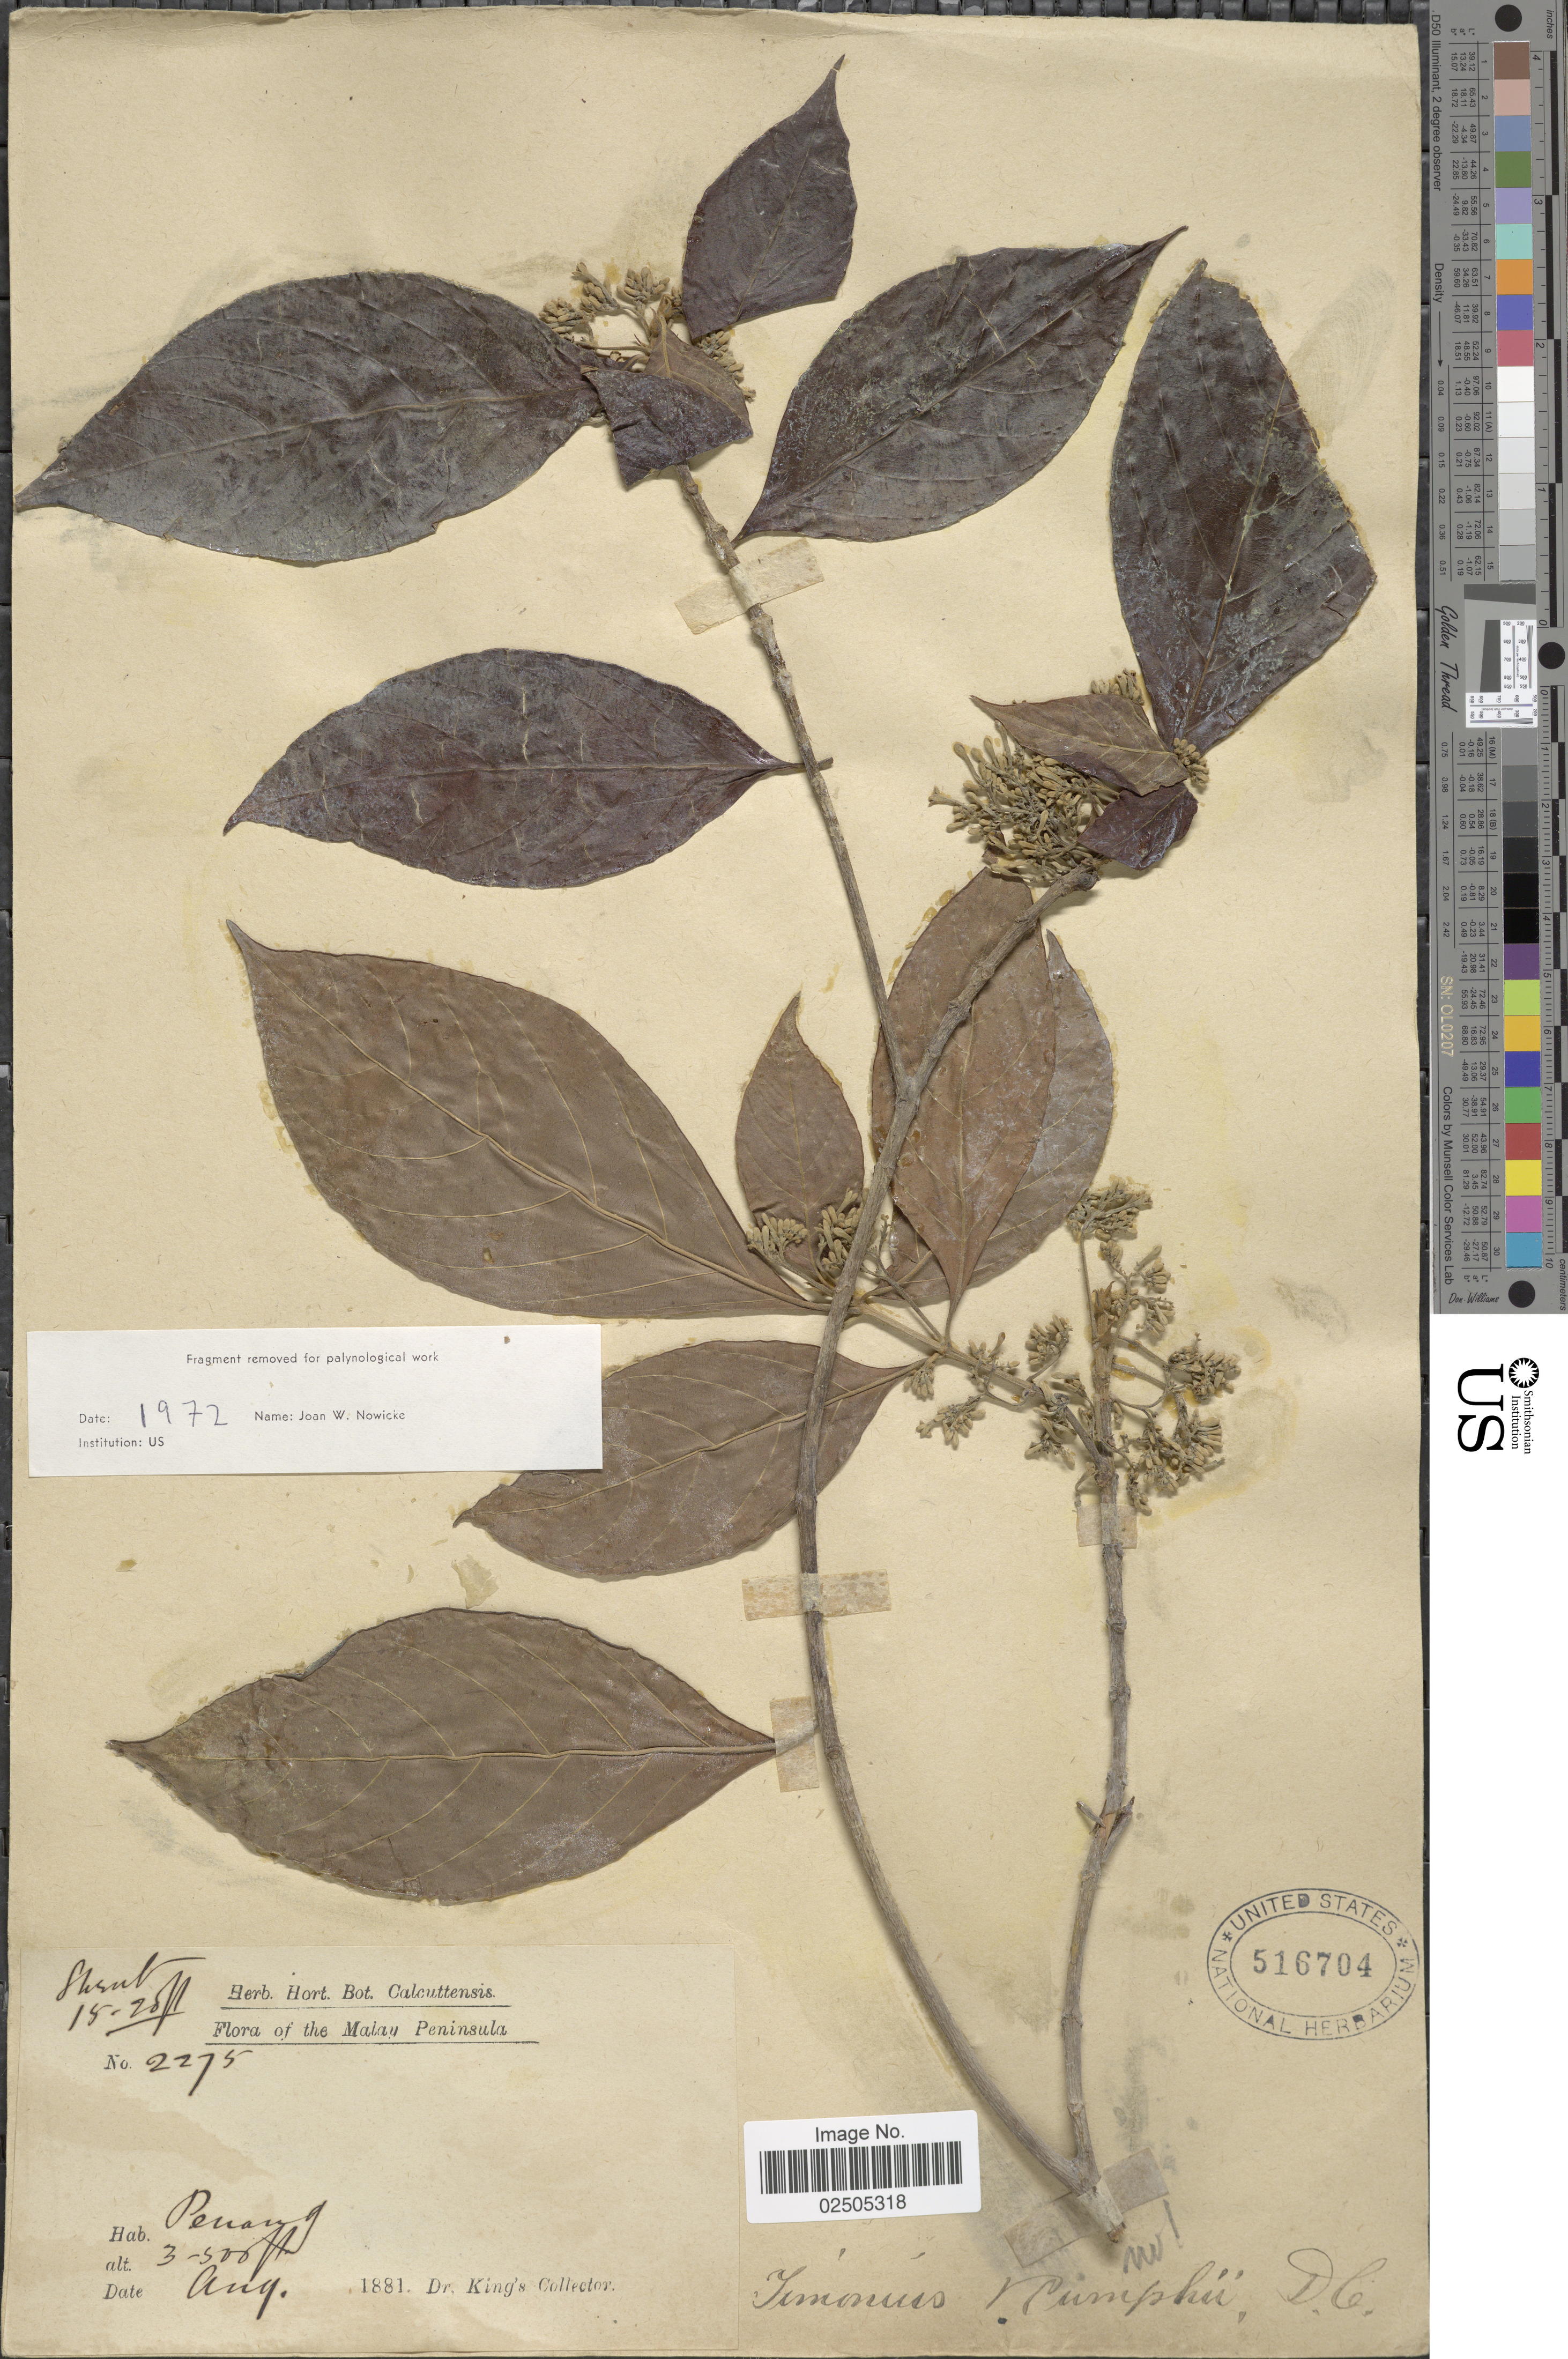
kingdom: Plantae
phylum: Tracheophyta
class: Magnoliopsida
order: Gentianales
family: Rubiaceae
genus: Timonius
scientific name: Timonius rumphii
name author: DC.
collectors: Dr. King's collector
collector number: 2275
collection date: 1881-08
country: Malaysia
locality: Malay Peninsula, Penang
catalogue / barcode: US 516704